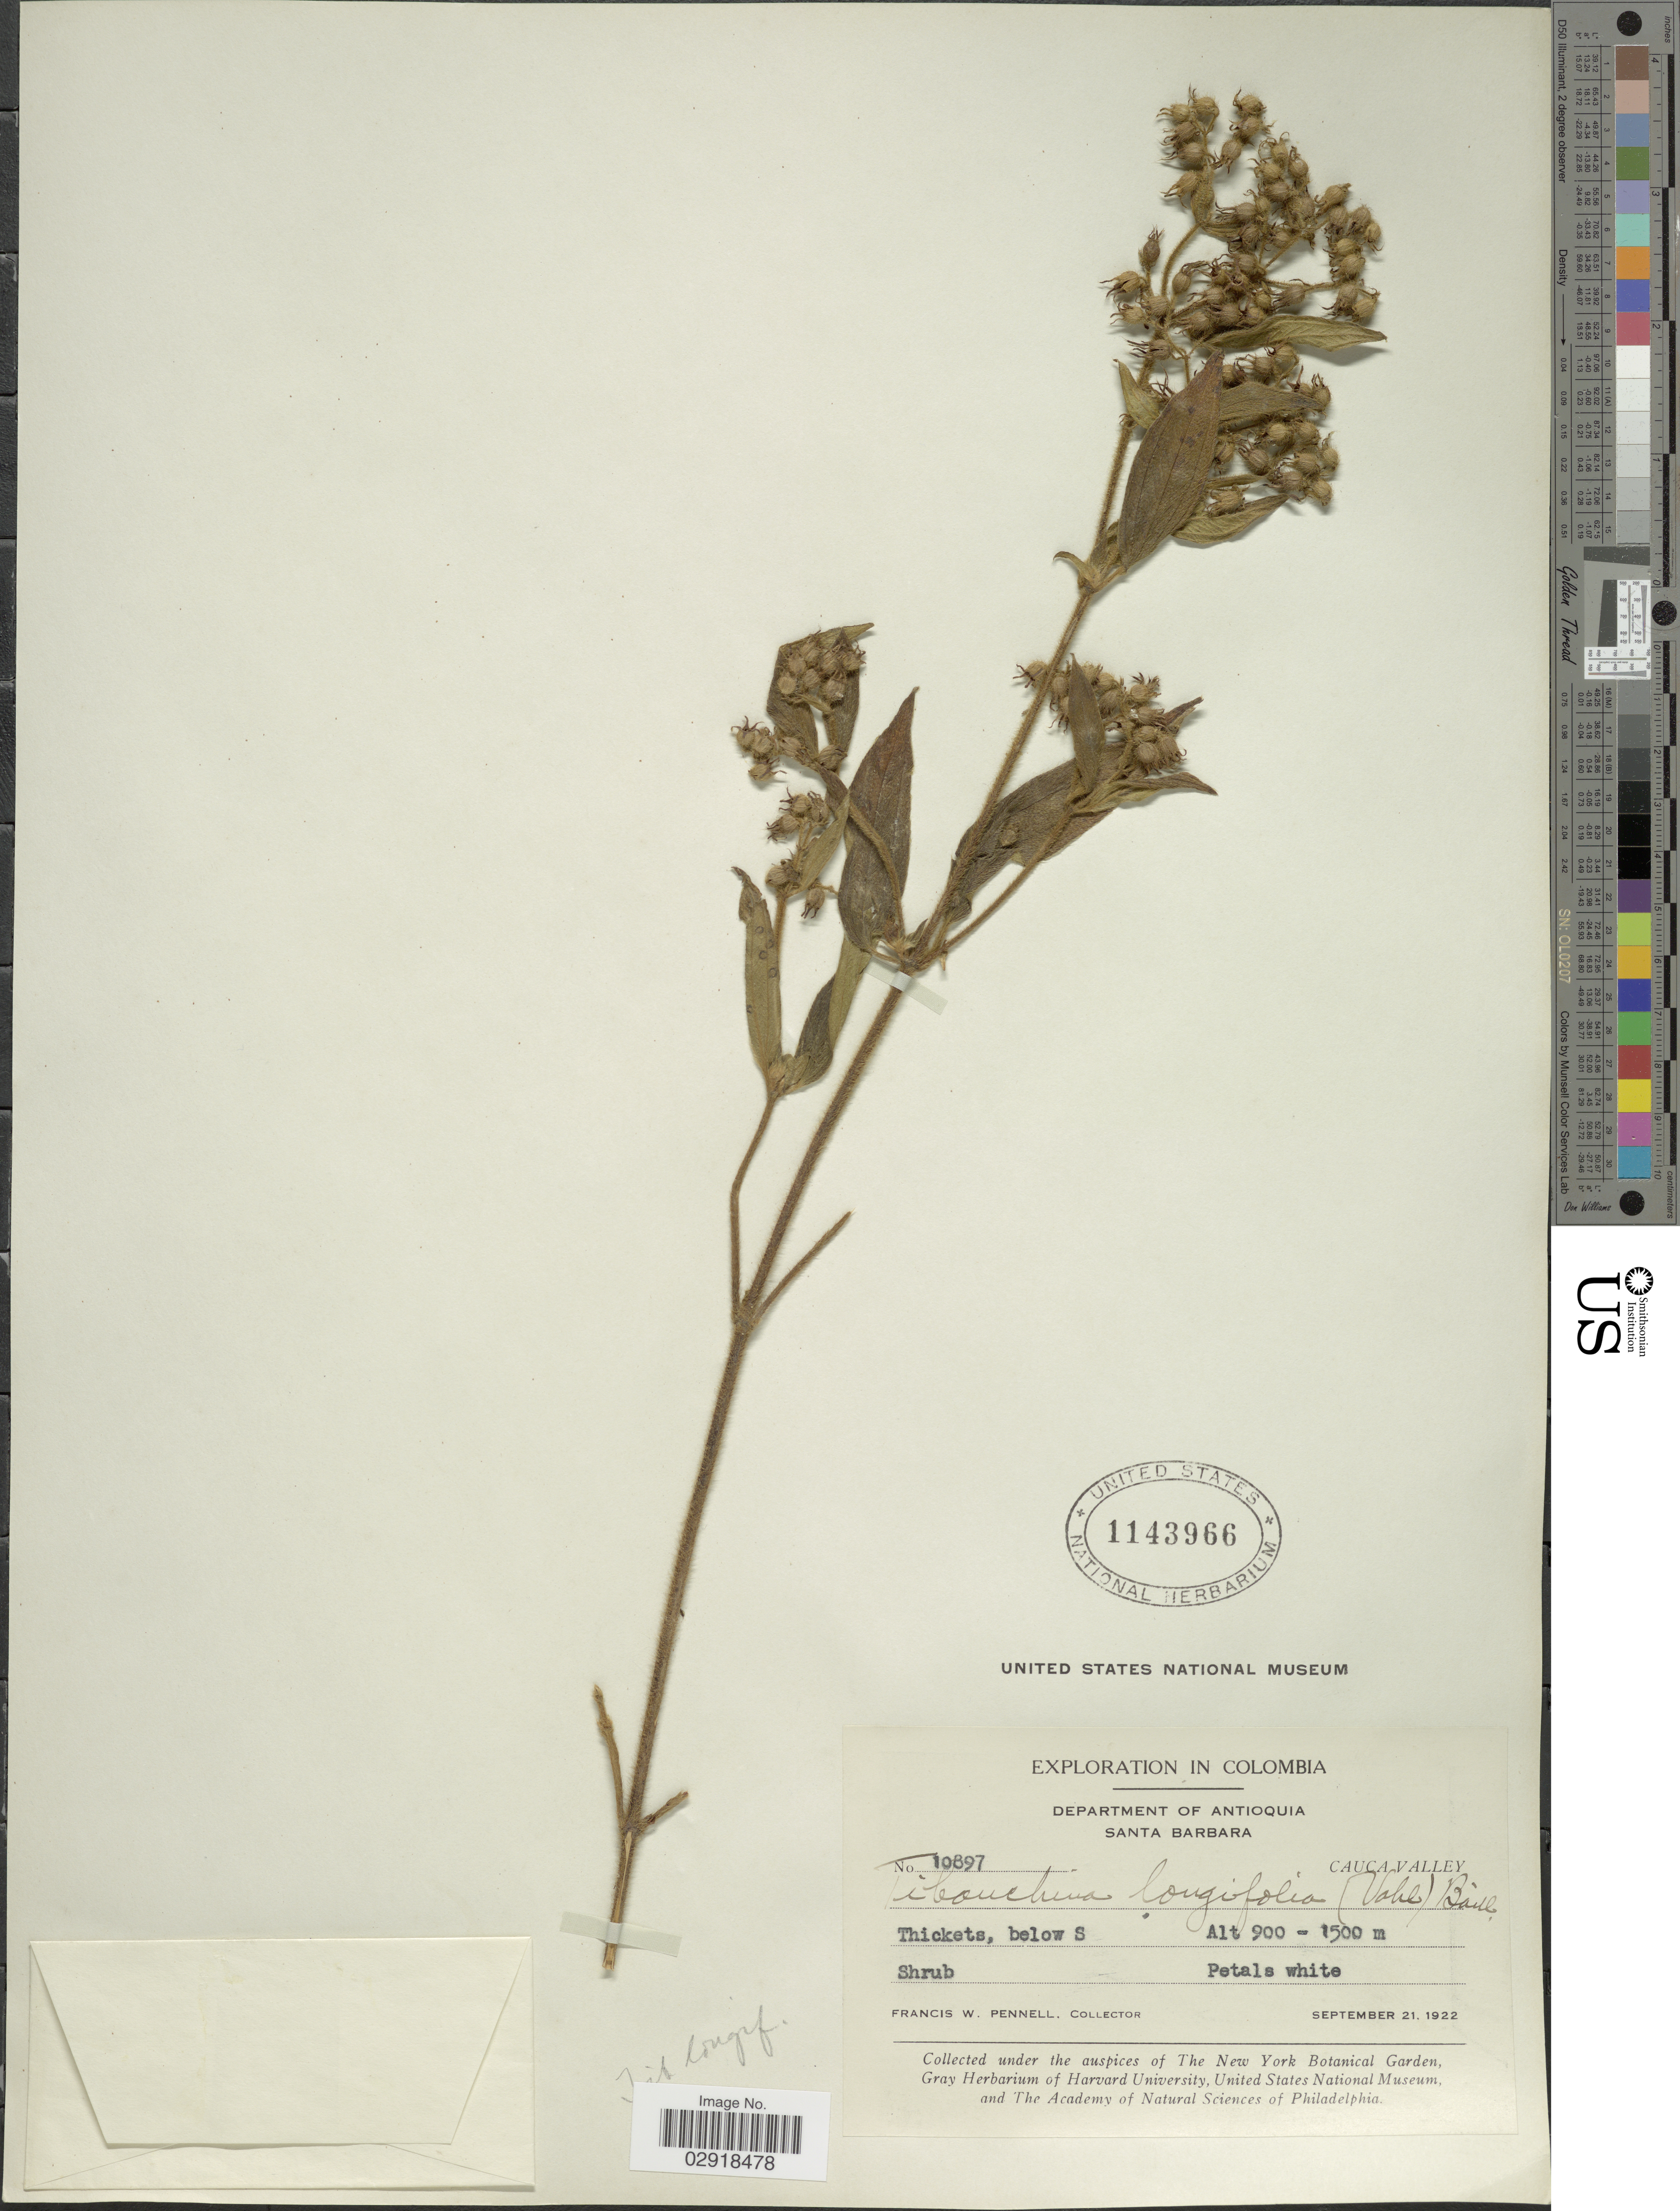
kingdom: Plantae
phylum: Tracheophyta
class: Magnoliopsida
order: Myrtales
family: Melastomataceae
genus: Chaetogastra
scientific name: Chaetogastra longifolia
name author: (Vahl) DC.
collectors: F. W. Pennell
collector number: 10897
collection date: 1922-09-21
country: Colombia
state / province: Antioquia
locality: Department of Antioquia, Santa Barbara, Cauca Valley, Thickets, below S.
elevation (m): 900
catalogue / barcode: US 1143966